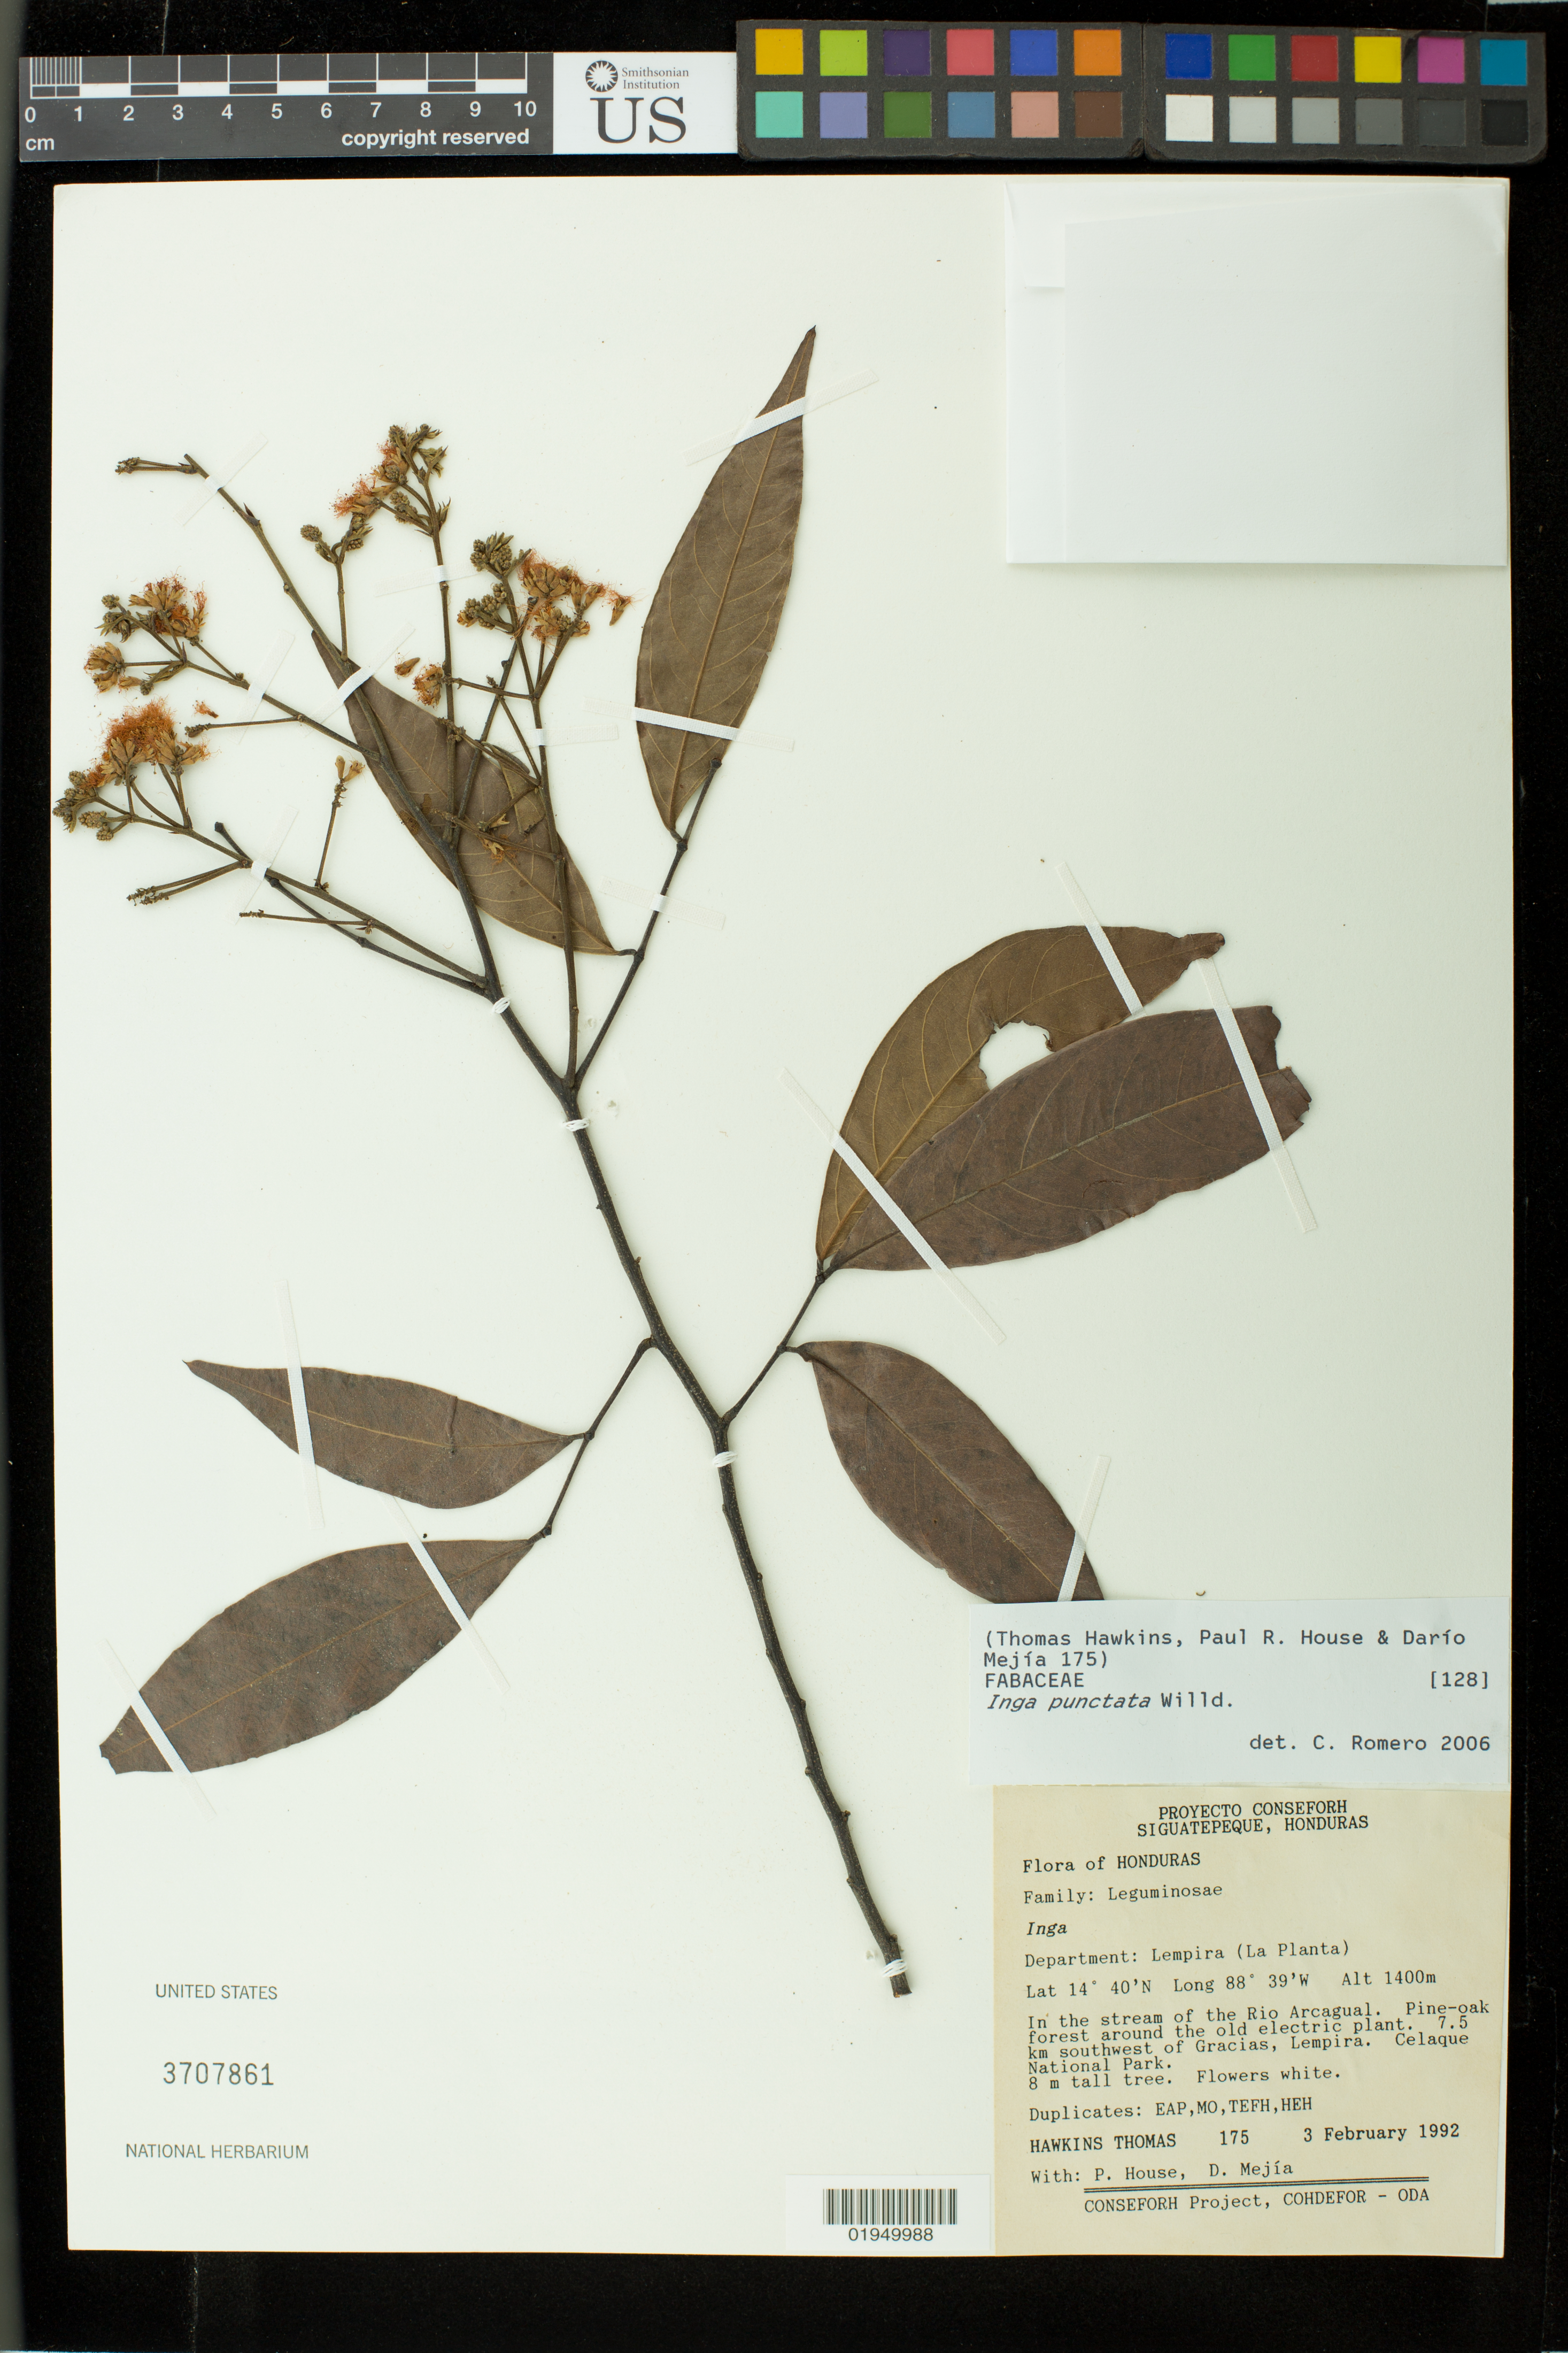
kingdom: Plantae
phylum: Tracheophyta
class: Magnoliopsida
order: Fabales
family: Fabaceae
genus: Inga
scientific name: Inga punctata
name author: Willd.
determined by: Romero de T., C.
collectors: T. Hawkins, P. House & D. Mejia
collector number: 175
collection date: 1992-02-03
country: Honduras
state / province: Lempira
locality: In the stream of the Rio Arcagual. Pine-oak forest around the old electric plant. 7.5 km southwest of Gracias, Lempira. Celaque National Park.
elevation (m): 1400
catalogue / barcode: US 3707861